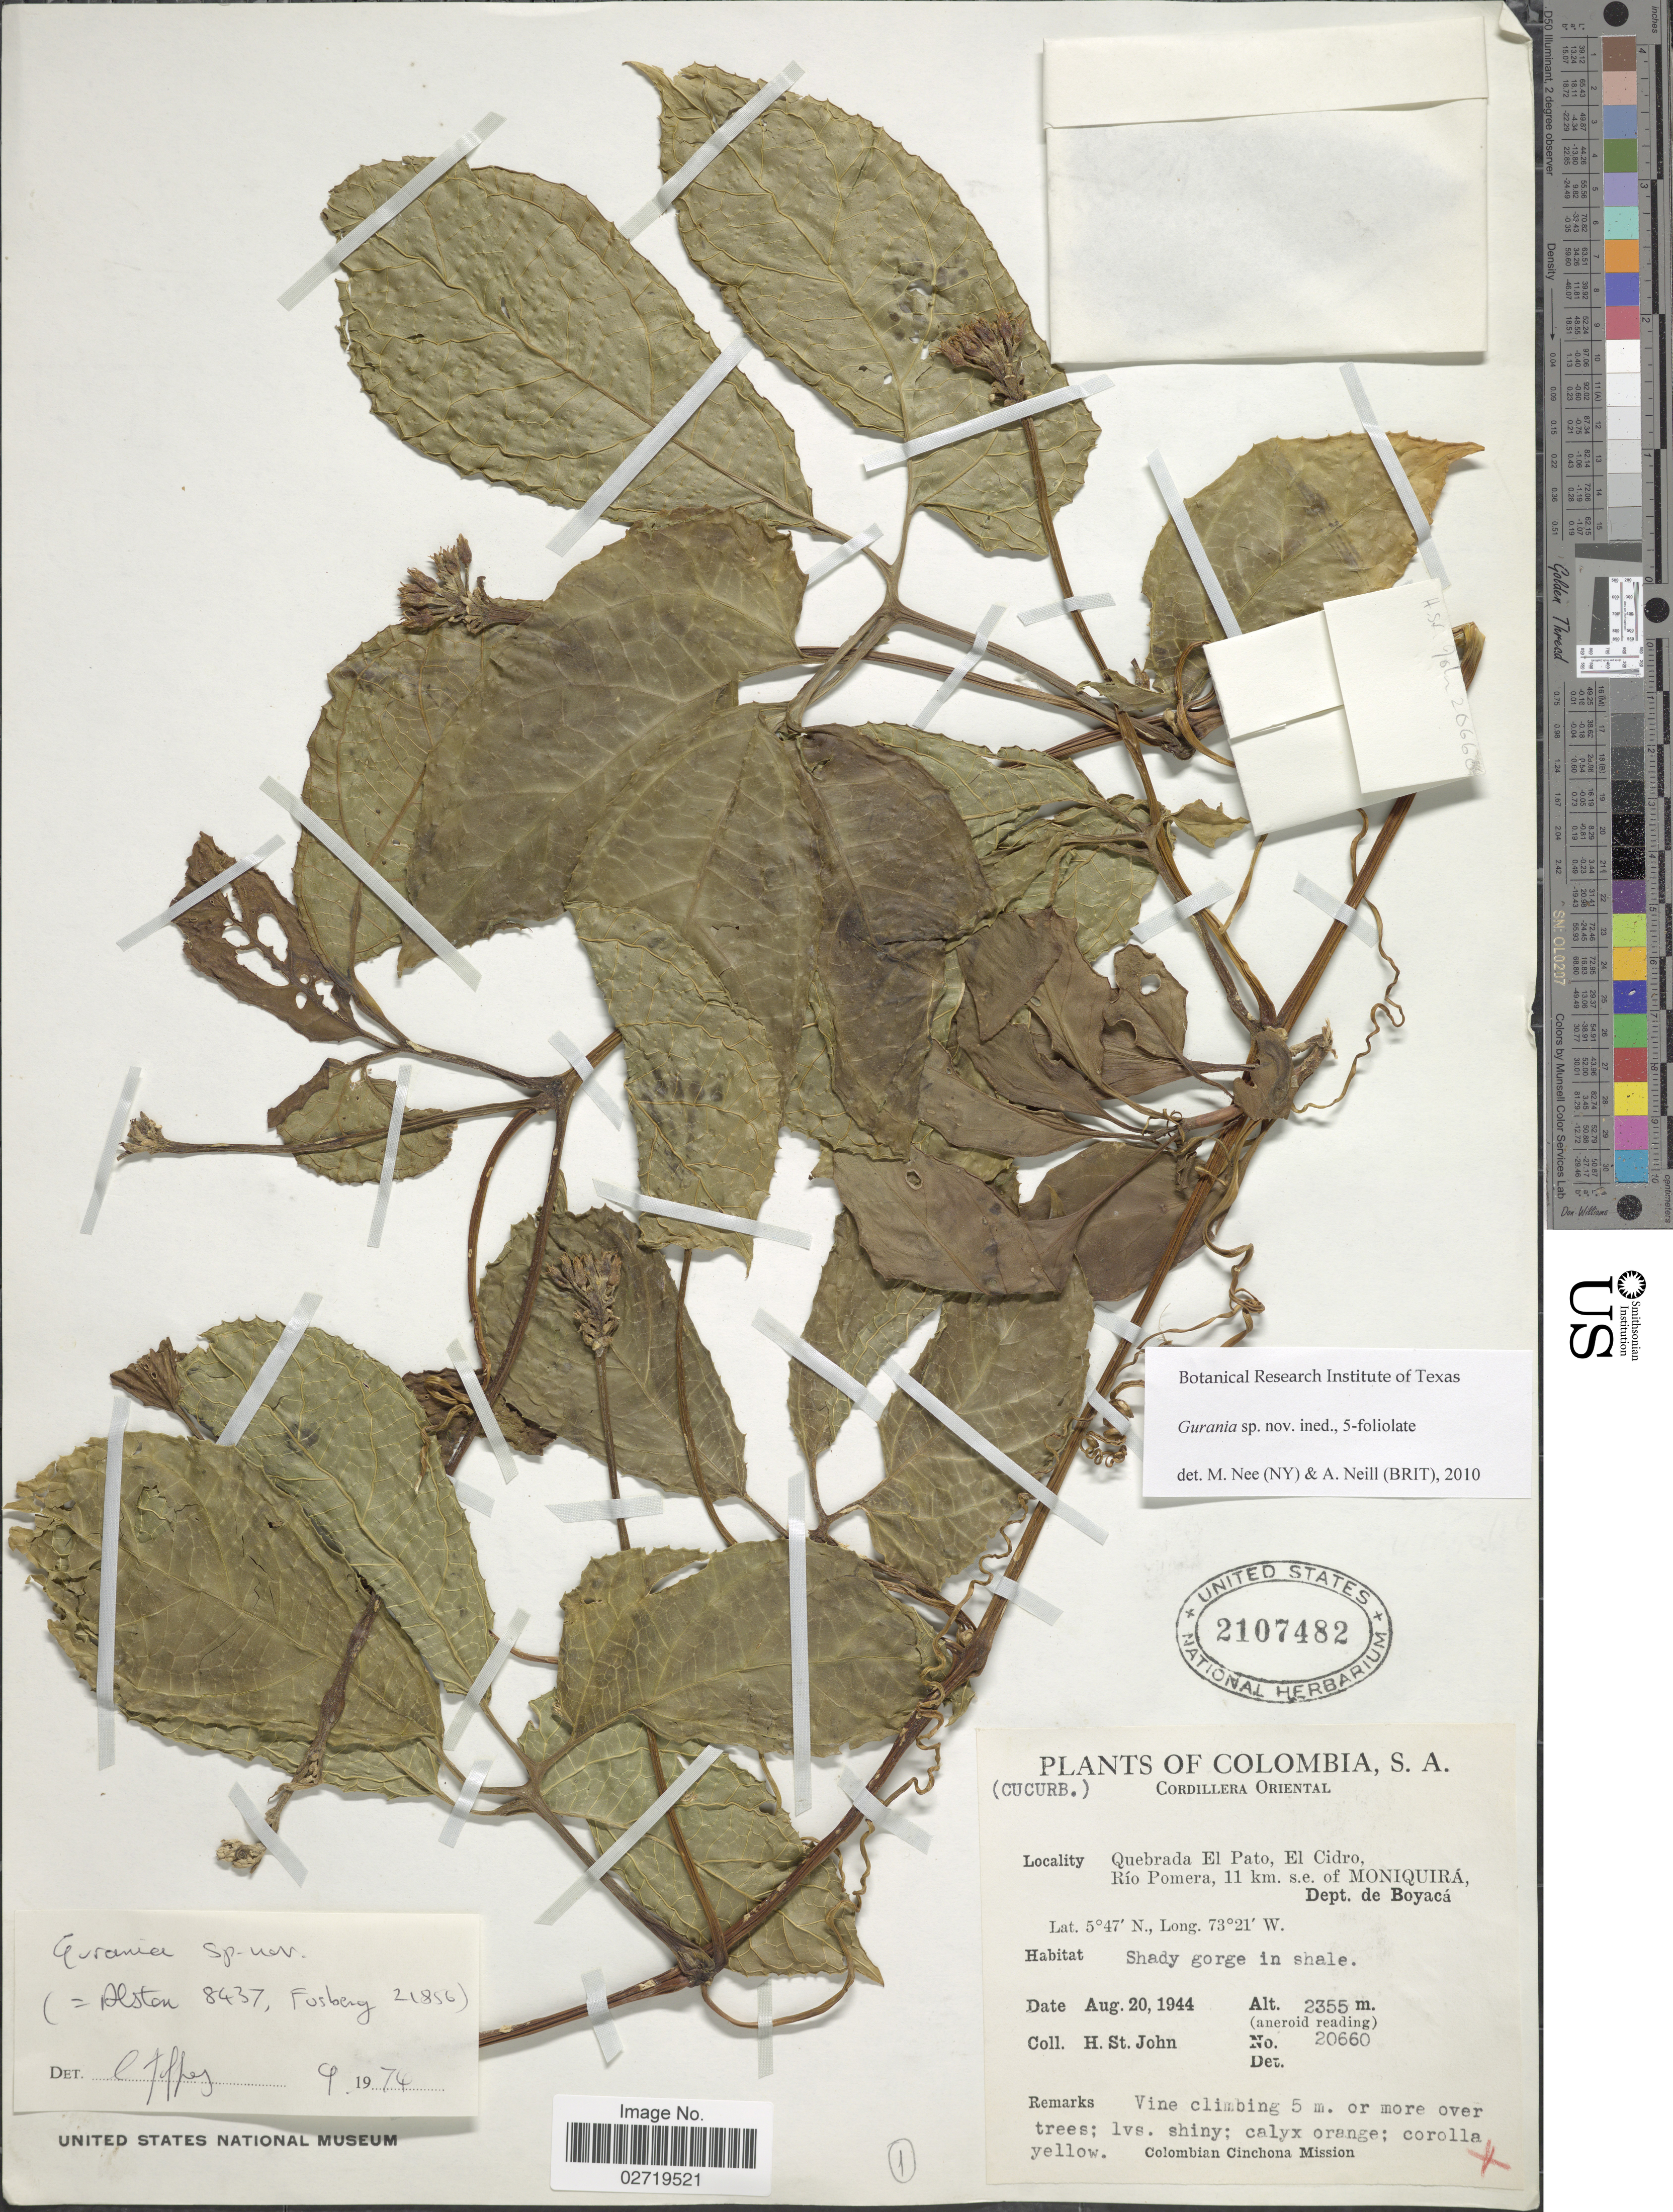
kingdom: Plantae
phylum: Tracheophyta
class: Magnoliopsida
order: Cucurbitales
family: Cucurbitaceae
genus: Gurania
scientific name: Gurania sp.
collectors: H. St. John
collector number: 20660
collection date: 1944-08-20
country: Colombia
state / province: Boyacá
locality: Cordillera Oriental, Quebrada El Pato, El Cidro, Río Pomera, 11 km s.e. of Moniquirá, Dept. de Boyacá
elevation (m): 2355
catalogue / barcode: US 2107482